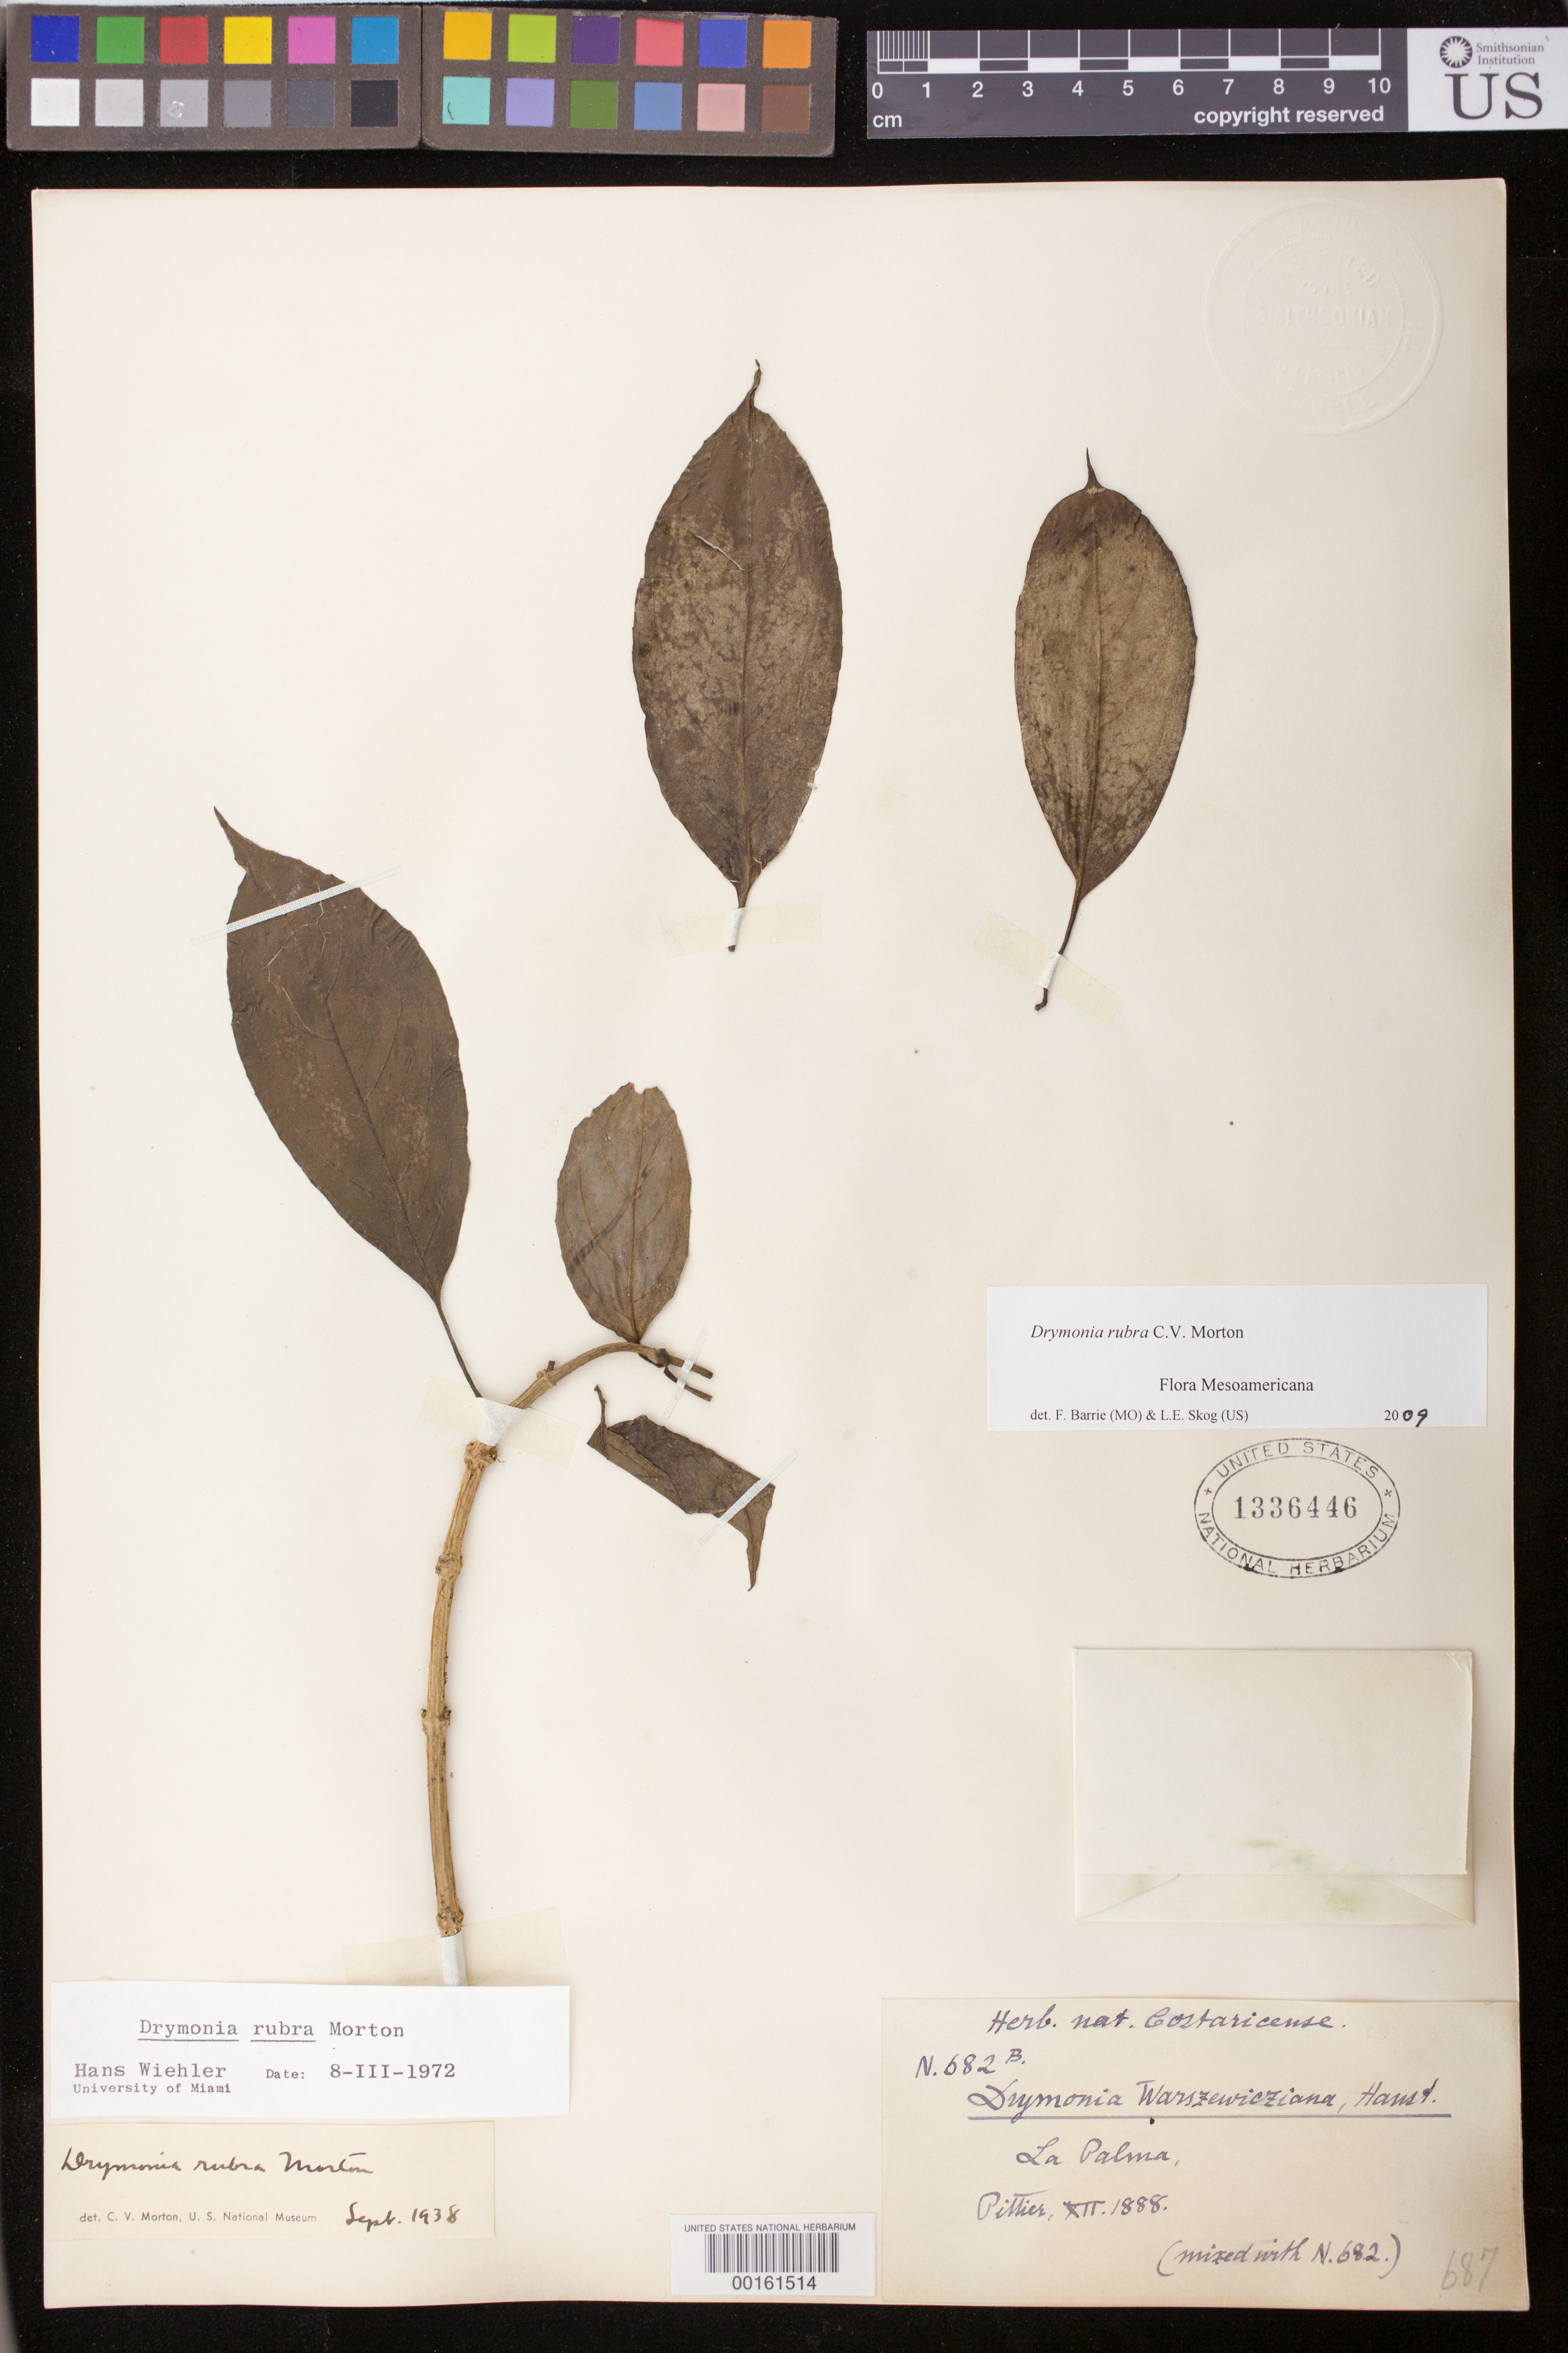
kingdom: Plantae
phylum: Tracheophyta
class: Magnoliopsida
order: Lamiales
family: Gesneriaceae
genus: Drymonia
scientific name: Drymonia rubra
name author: C.V. Morton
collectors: H. F. Pittier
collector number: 682 B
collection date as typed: Dec 1888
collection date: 1888-12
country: Costa Rica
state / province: San José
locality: La Palma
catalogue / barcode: US 1336446